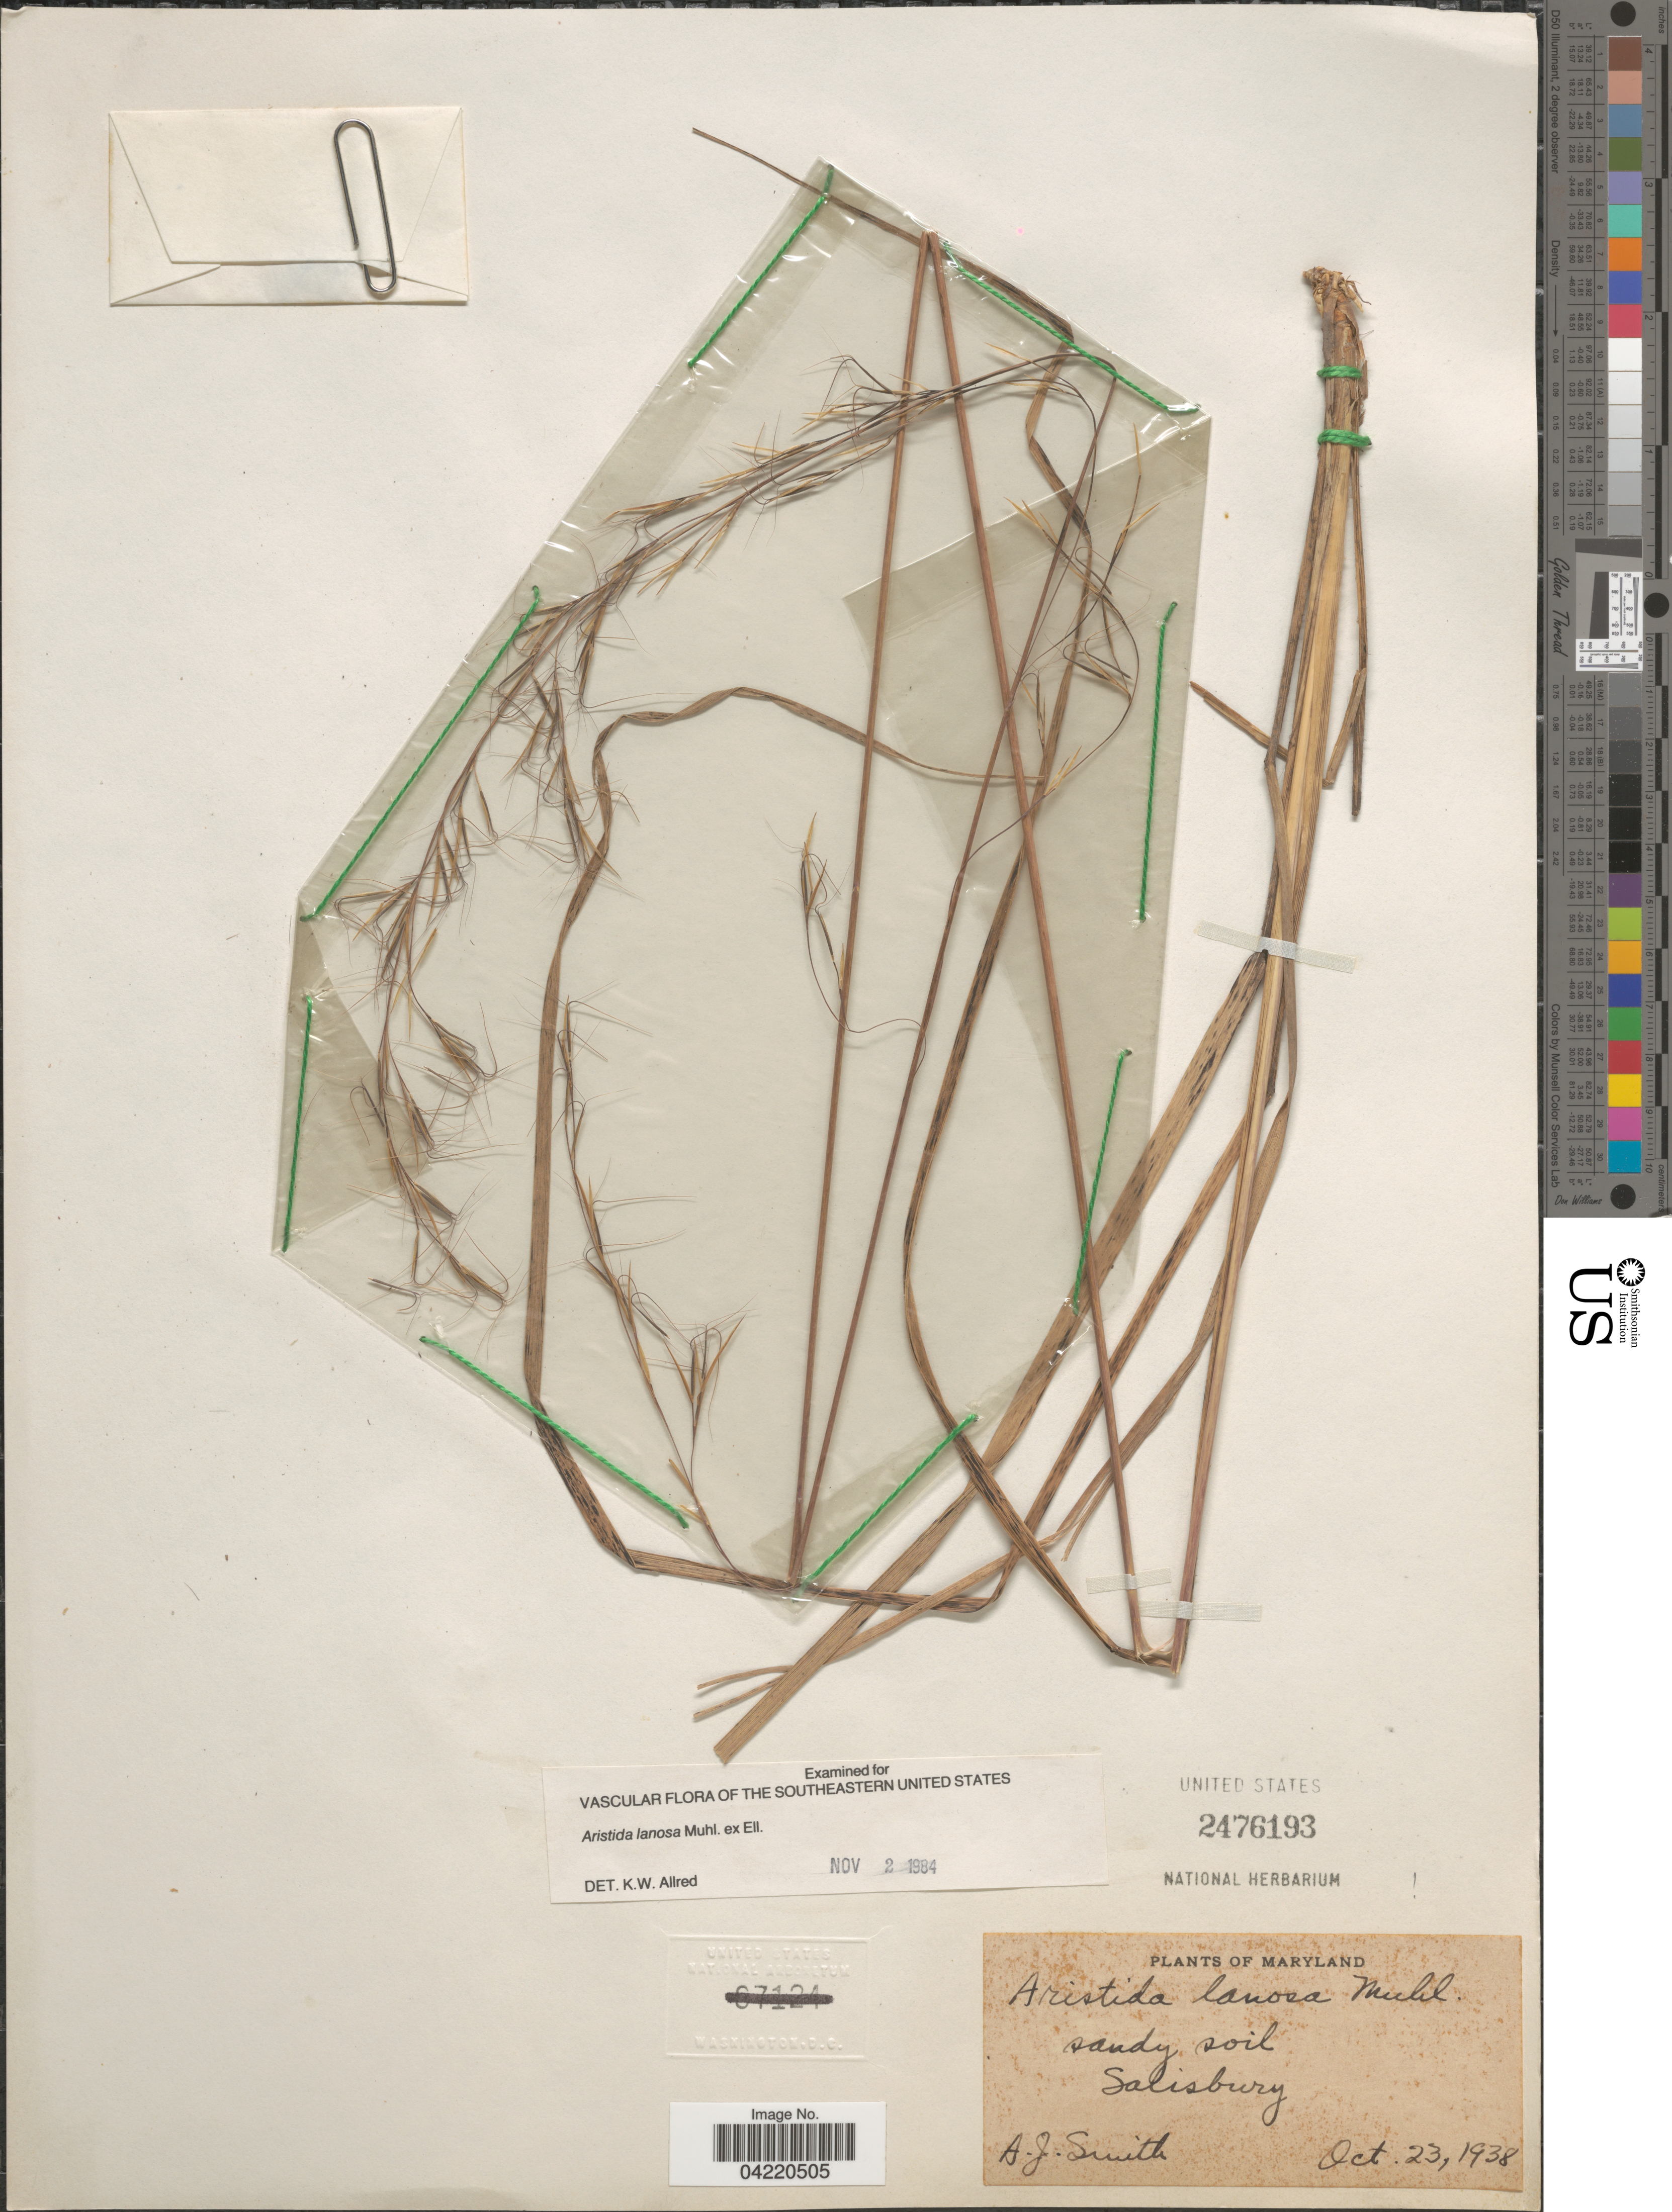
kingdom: Plantae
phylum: Tracheophyta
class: Liliopsida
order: Poales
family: Poaceae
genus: Aristida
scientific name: Aristida lanosa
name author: Muhl.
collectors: A. J. E. Smith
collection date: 1938-10-23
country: United States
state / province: Maryland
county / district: Wicomico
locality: Salisbury.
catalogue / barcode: US 2476193